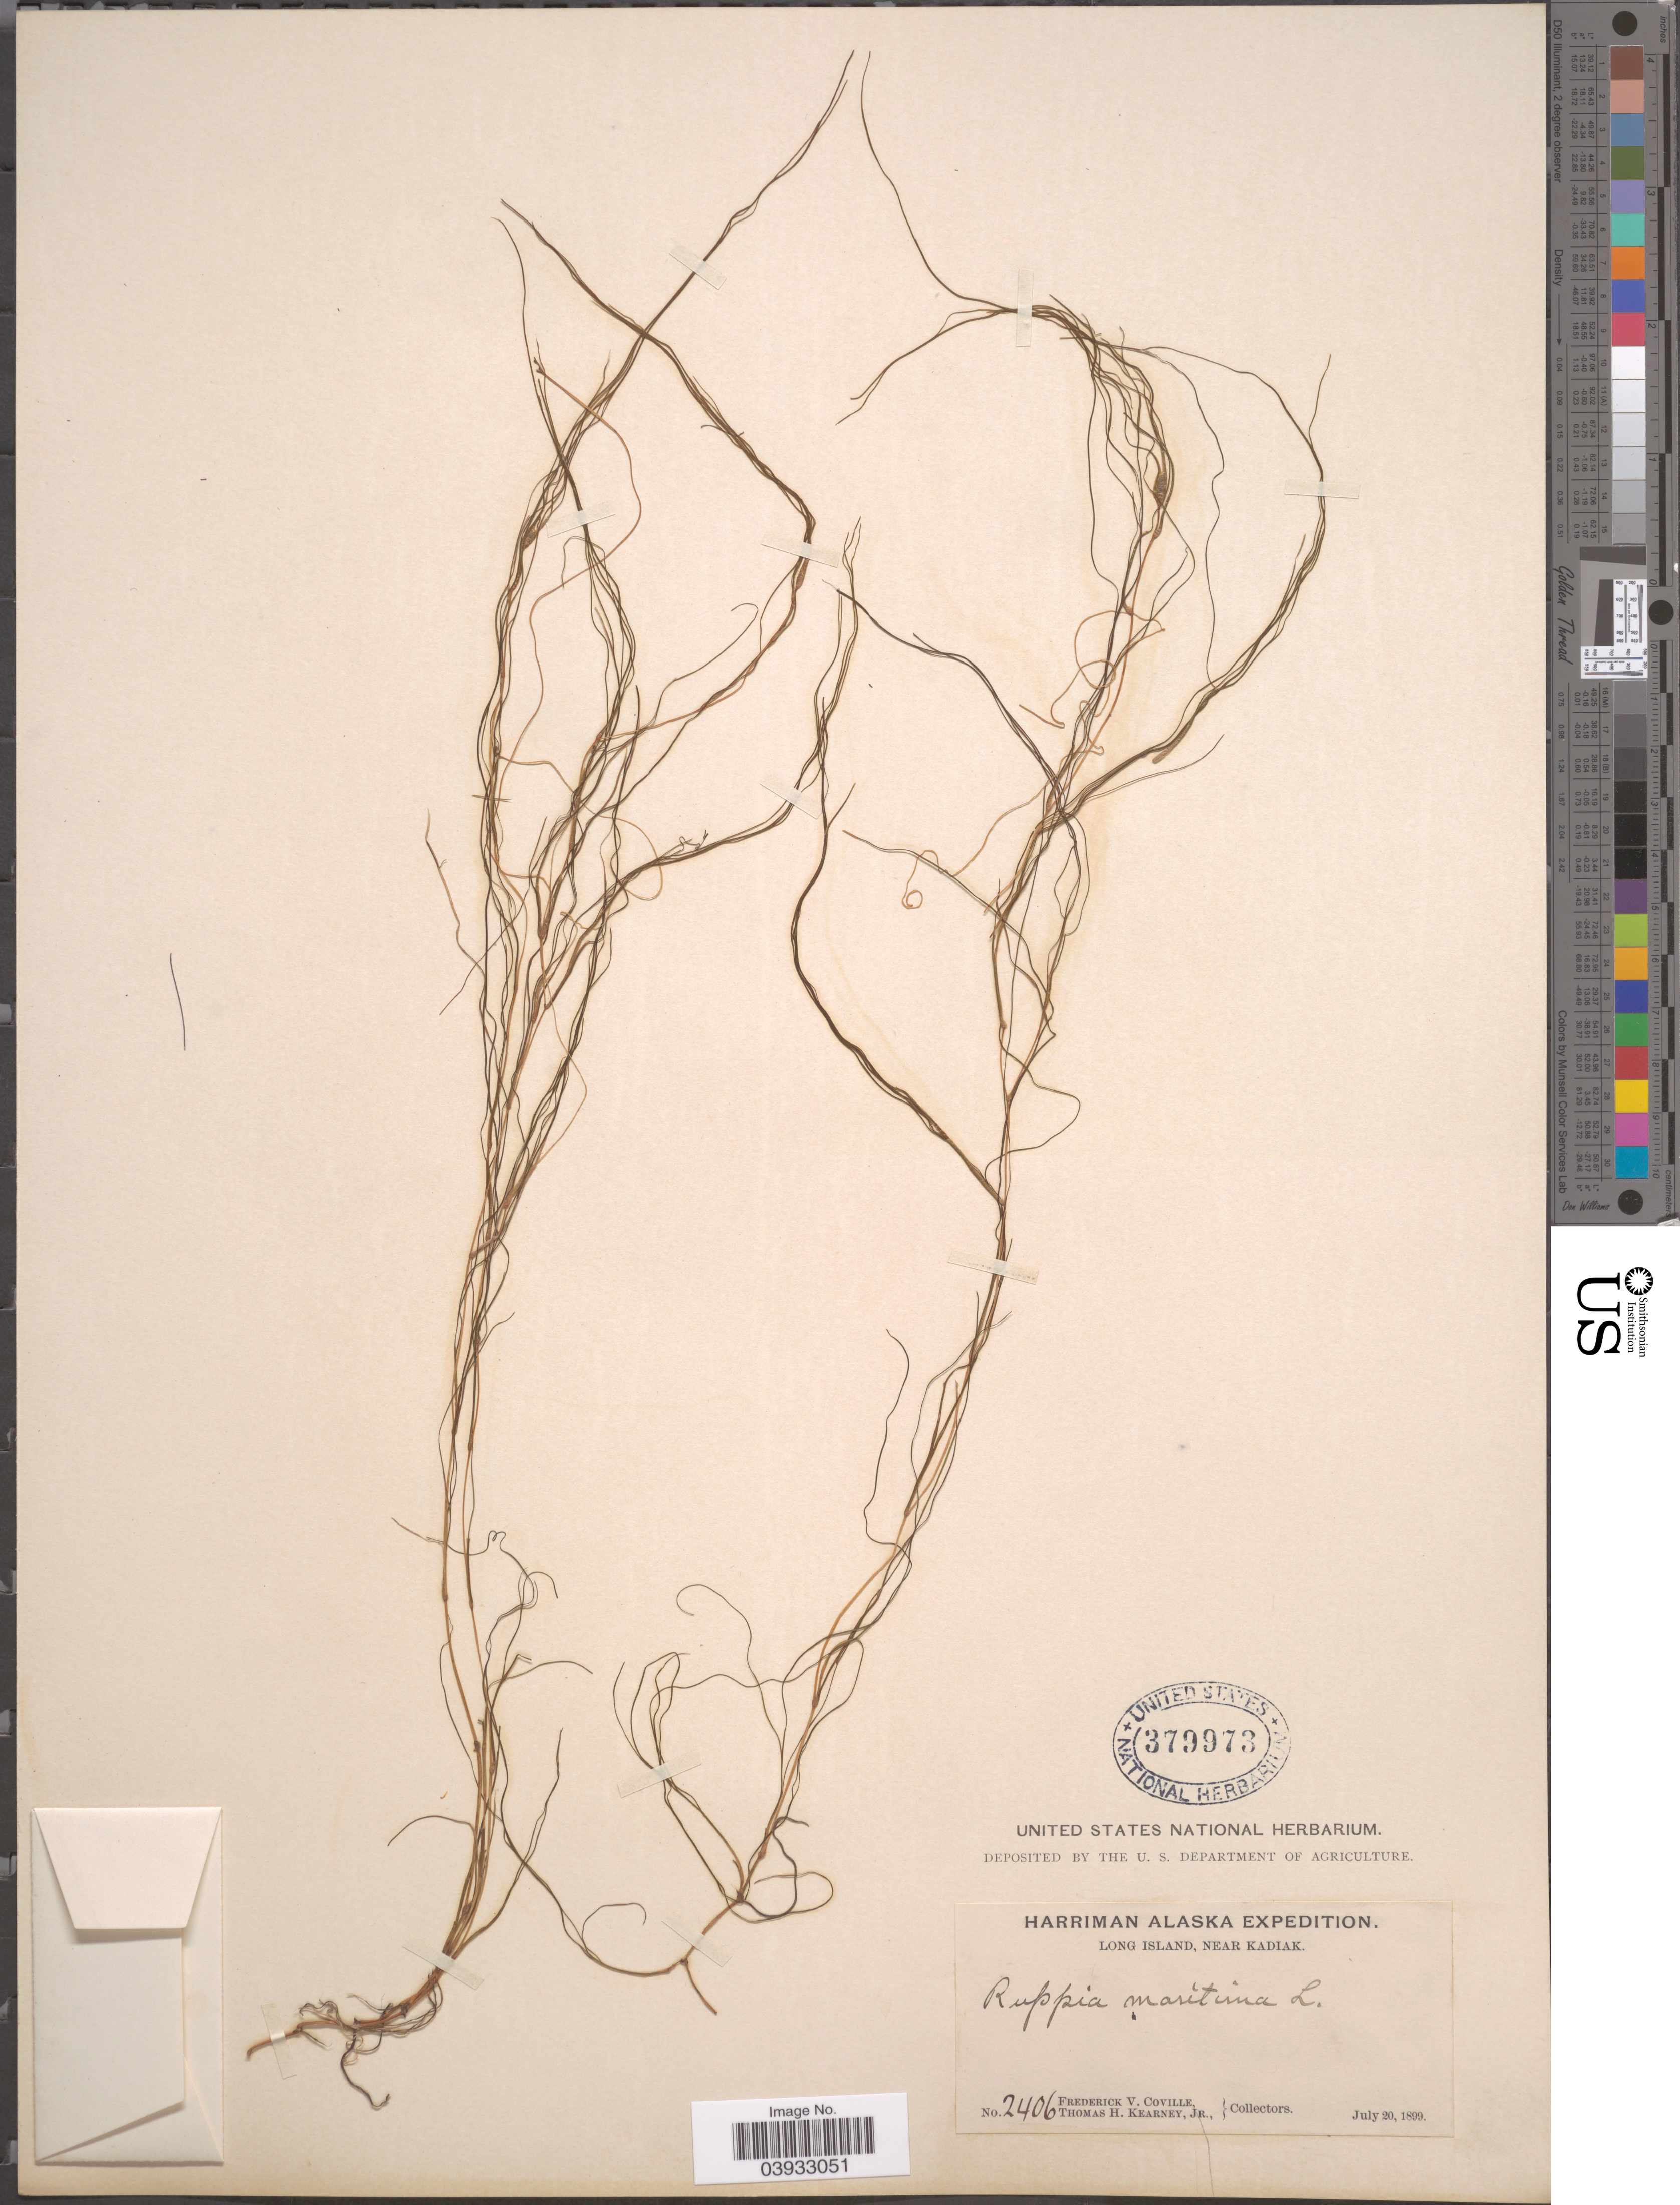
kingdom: Plantae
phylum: Tracheophyta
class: Liliopsida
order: Alismatales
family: Ruppiaceae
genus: Ruppia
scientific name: Ruppia maritima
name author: L.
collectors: F. V. Coville & T. H. Kearney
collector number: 2406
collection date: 1899-07-20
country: United States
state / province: Alaska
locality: Long Island, near Kadiak.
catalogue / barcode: US 379973